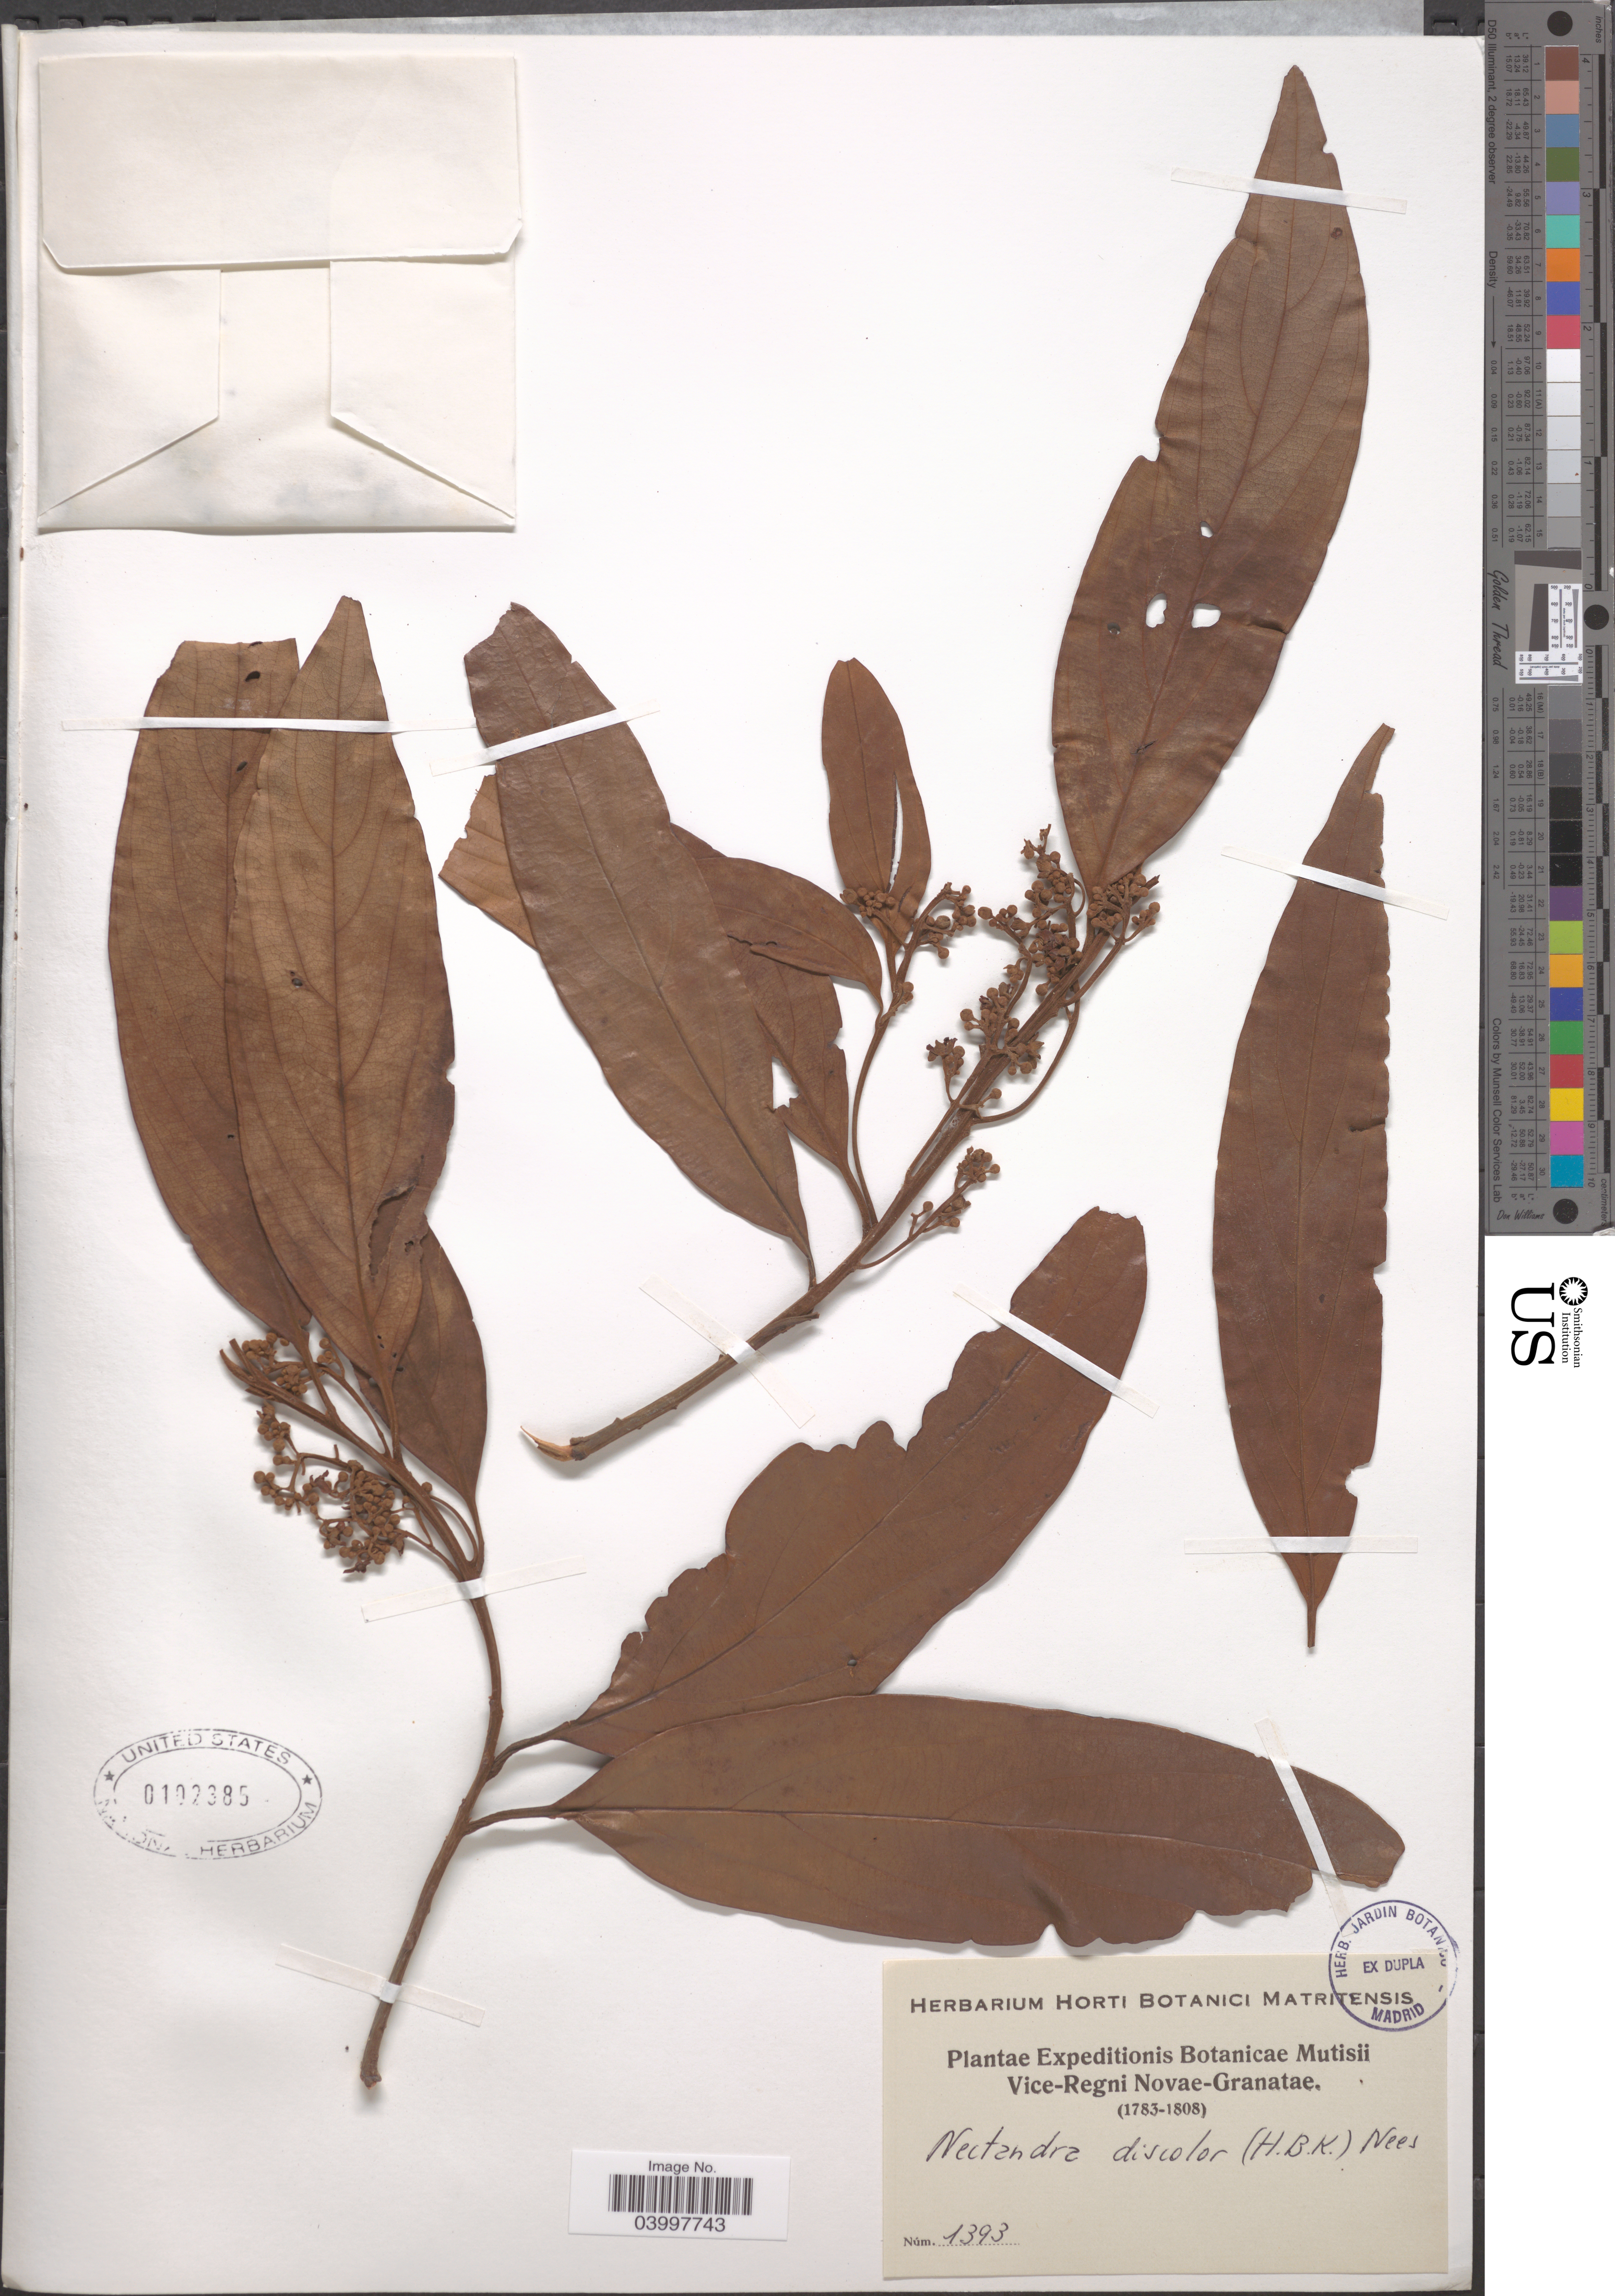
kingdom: Plantae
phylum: Tracheophyta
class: Magnoliopsida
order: Laurales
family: Lauraceae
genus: Ocotea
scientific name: Ocotea discolor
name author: (Kunth & Nees) Nees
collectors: Expeditions Botanicae Mutisii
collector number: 1393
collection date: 1783/1808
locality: Vice-Regni Novae-Granatae.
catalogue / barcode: US 102385